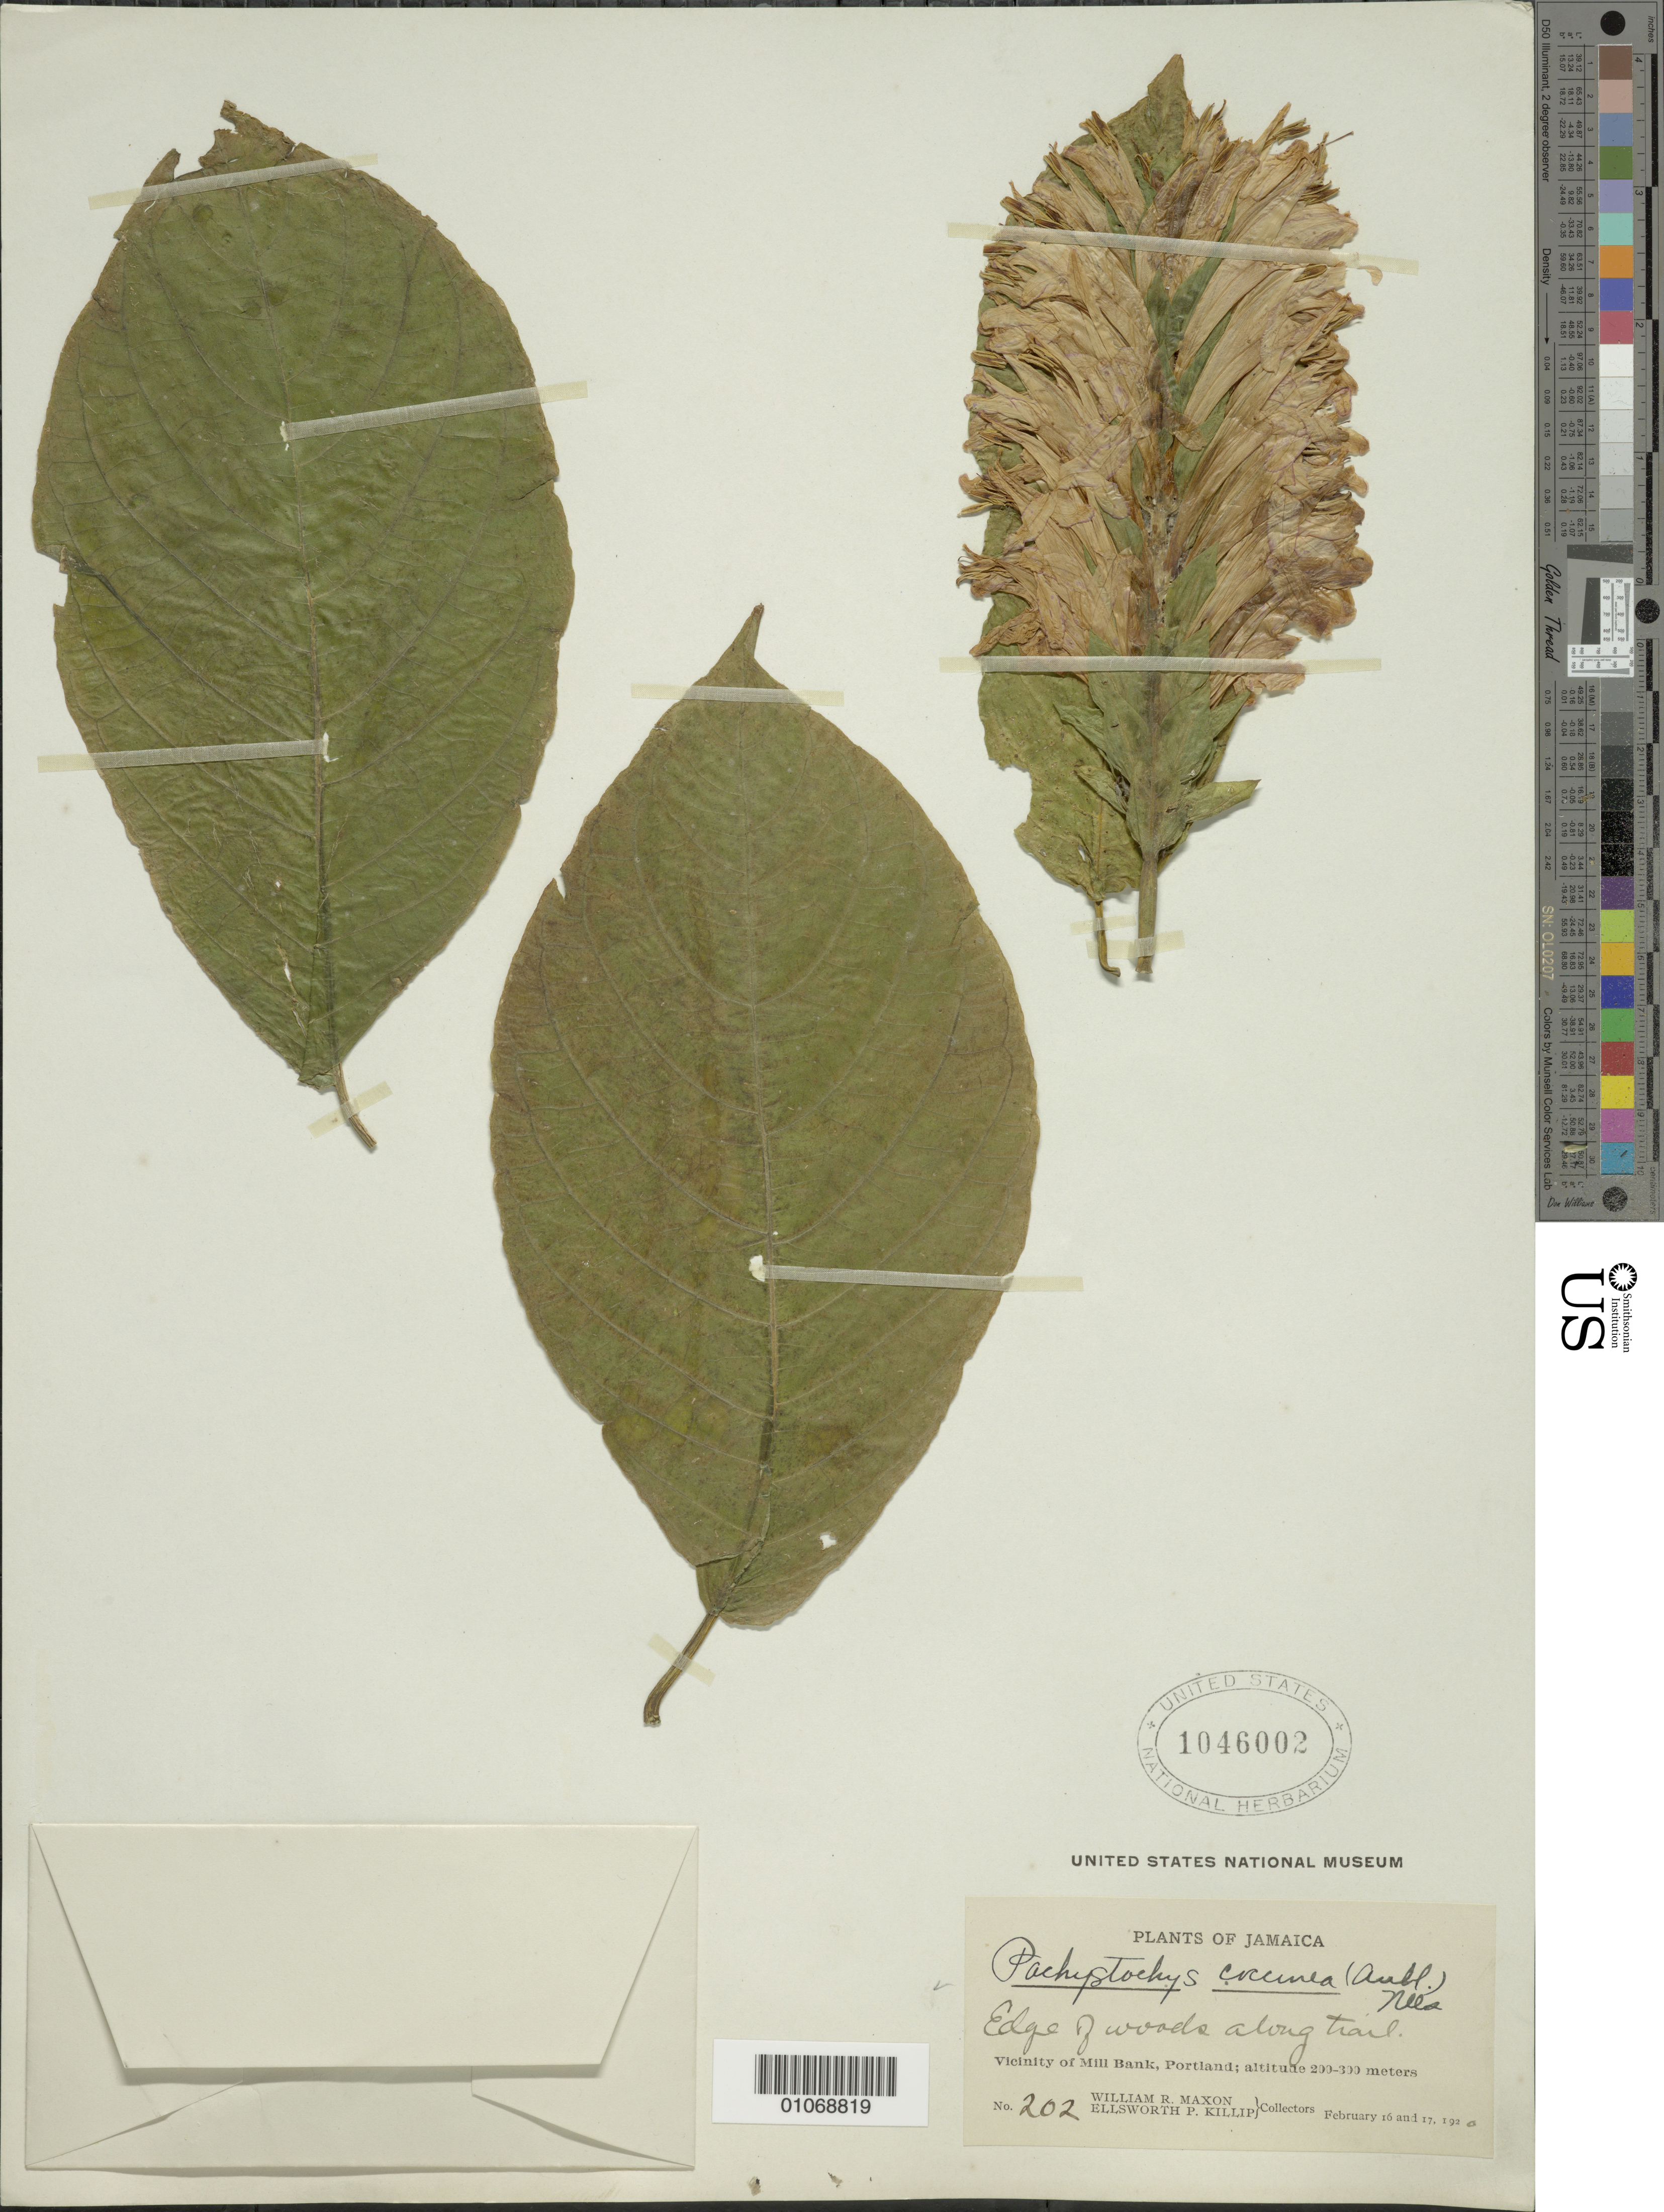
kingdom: Plantae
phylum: Tracheophyta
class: Magnoliopsida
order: Lamiales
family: Acanthaceae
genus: Pachystachys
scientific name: Pachystachys spicata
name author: (Ruiz & Pav.) Wassh.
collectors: W. R. Maxon & E. P. Killip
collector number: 202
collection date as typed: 16 Feb 1920 and 17 Feb 1920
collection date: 1920-02-16,1920-02-17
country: Jamaica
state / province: Portland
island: Jamaica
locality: Vicinity of Mill Bank. Edge of woods along trail.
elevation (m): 200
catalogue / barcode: US 1046002